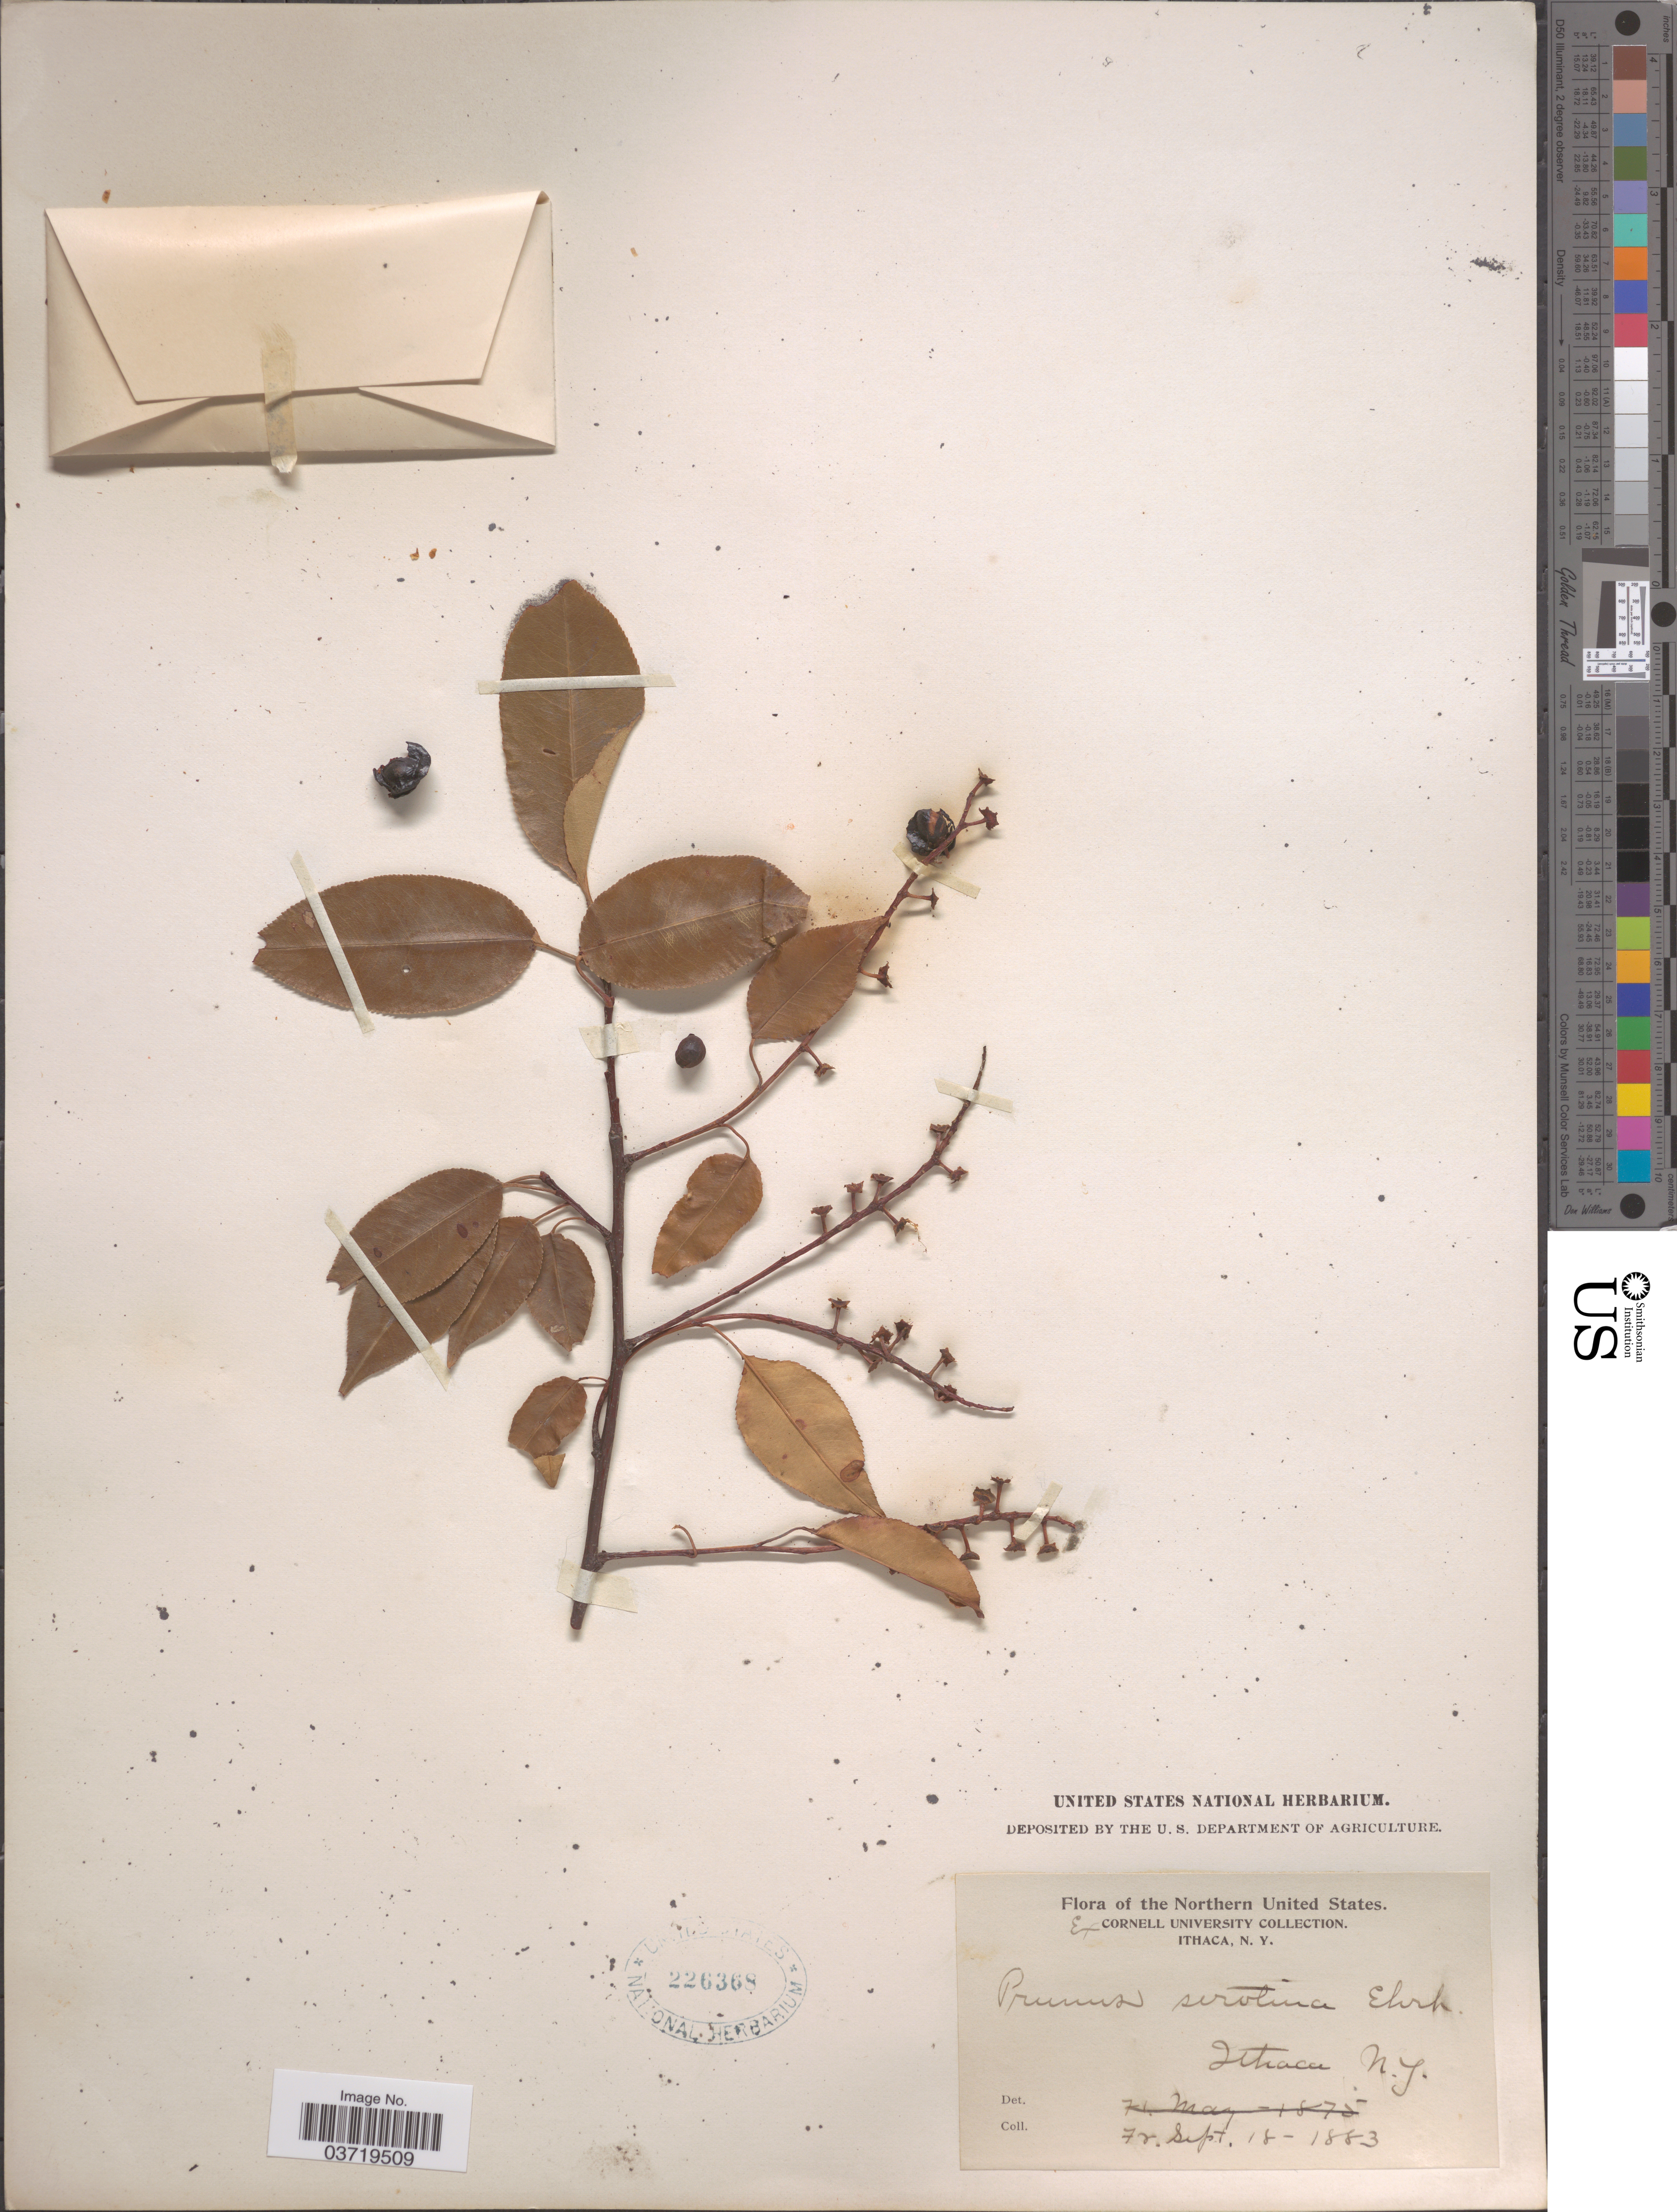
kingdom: Plantae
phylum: Tracheophyta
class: Magnoliopsida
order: Rosales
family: Rosaceae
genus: Prunus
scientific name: Prunus serotina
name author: Ehrh.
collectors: Cornell University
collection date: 1883-09-18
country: United States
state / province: New York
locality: The Northern United States. Ithaca.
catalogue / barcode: US 226368